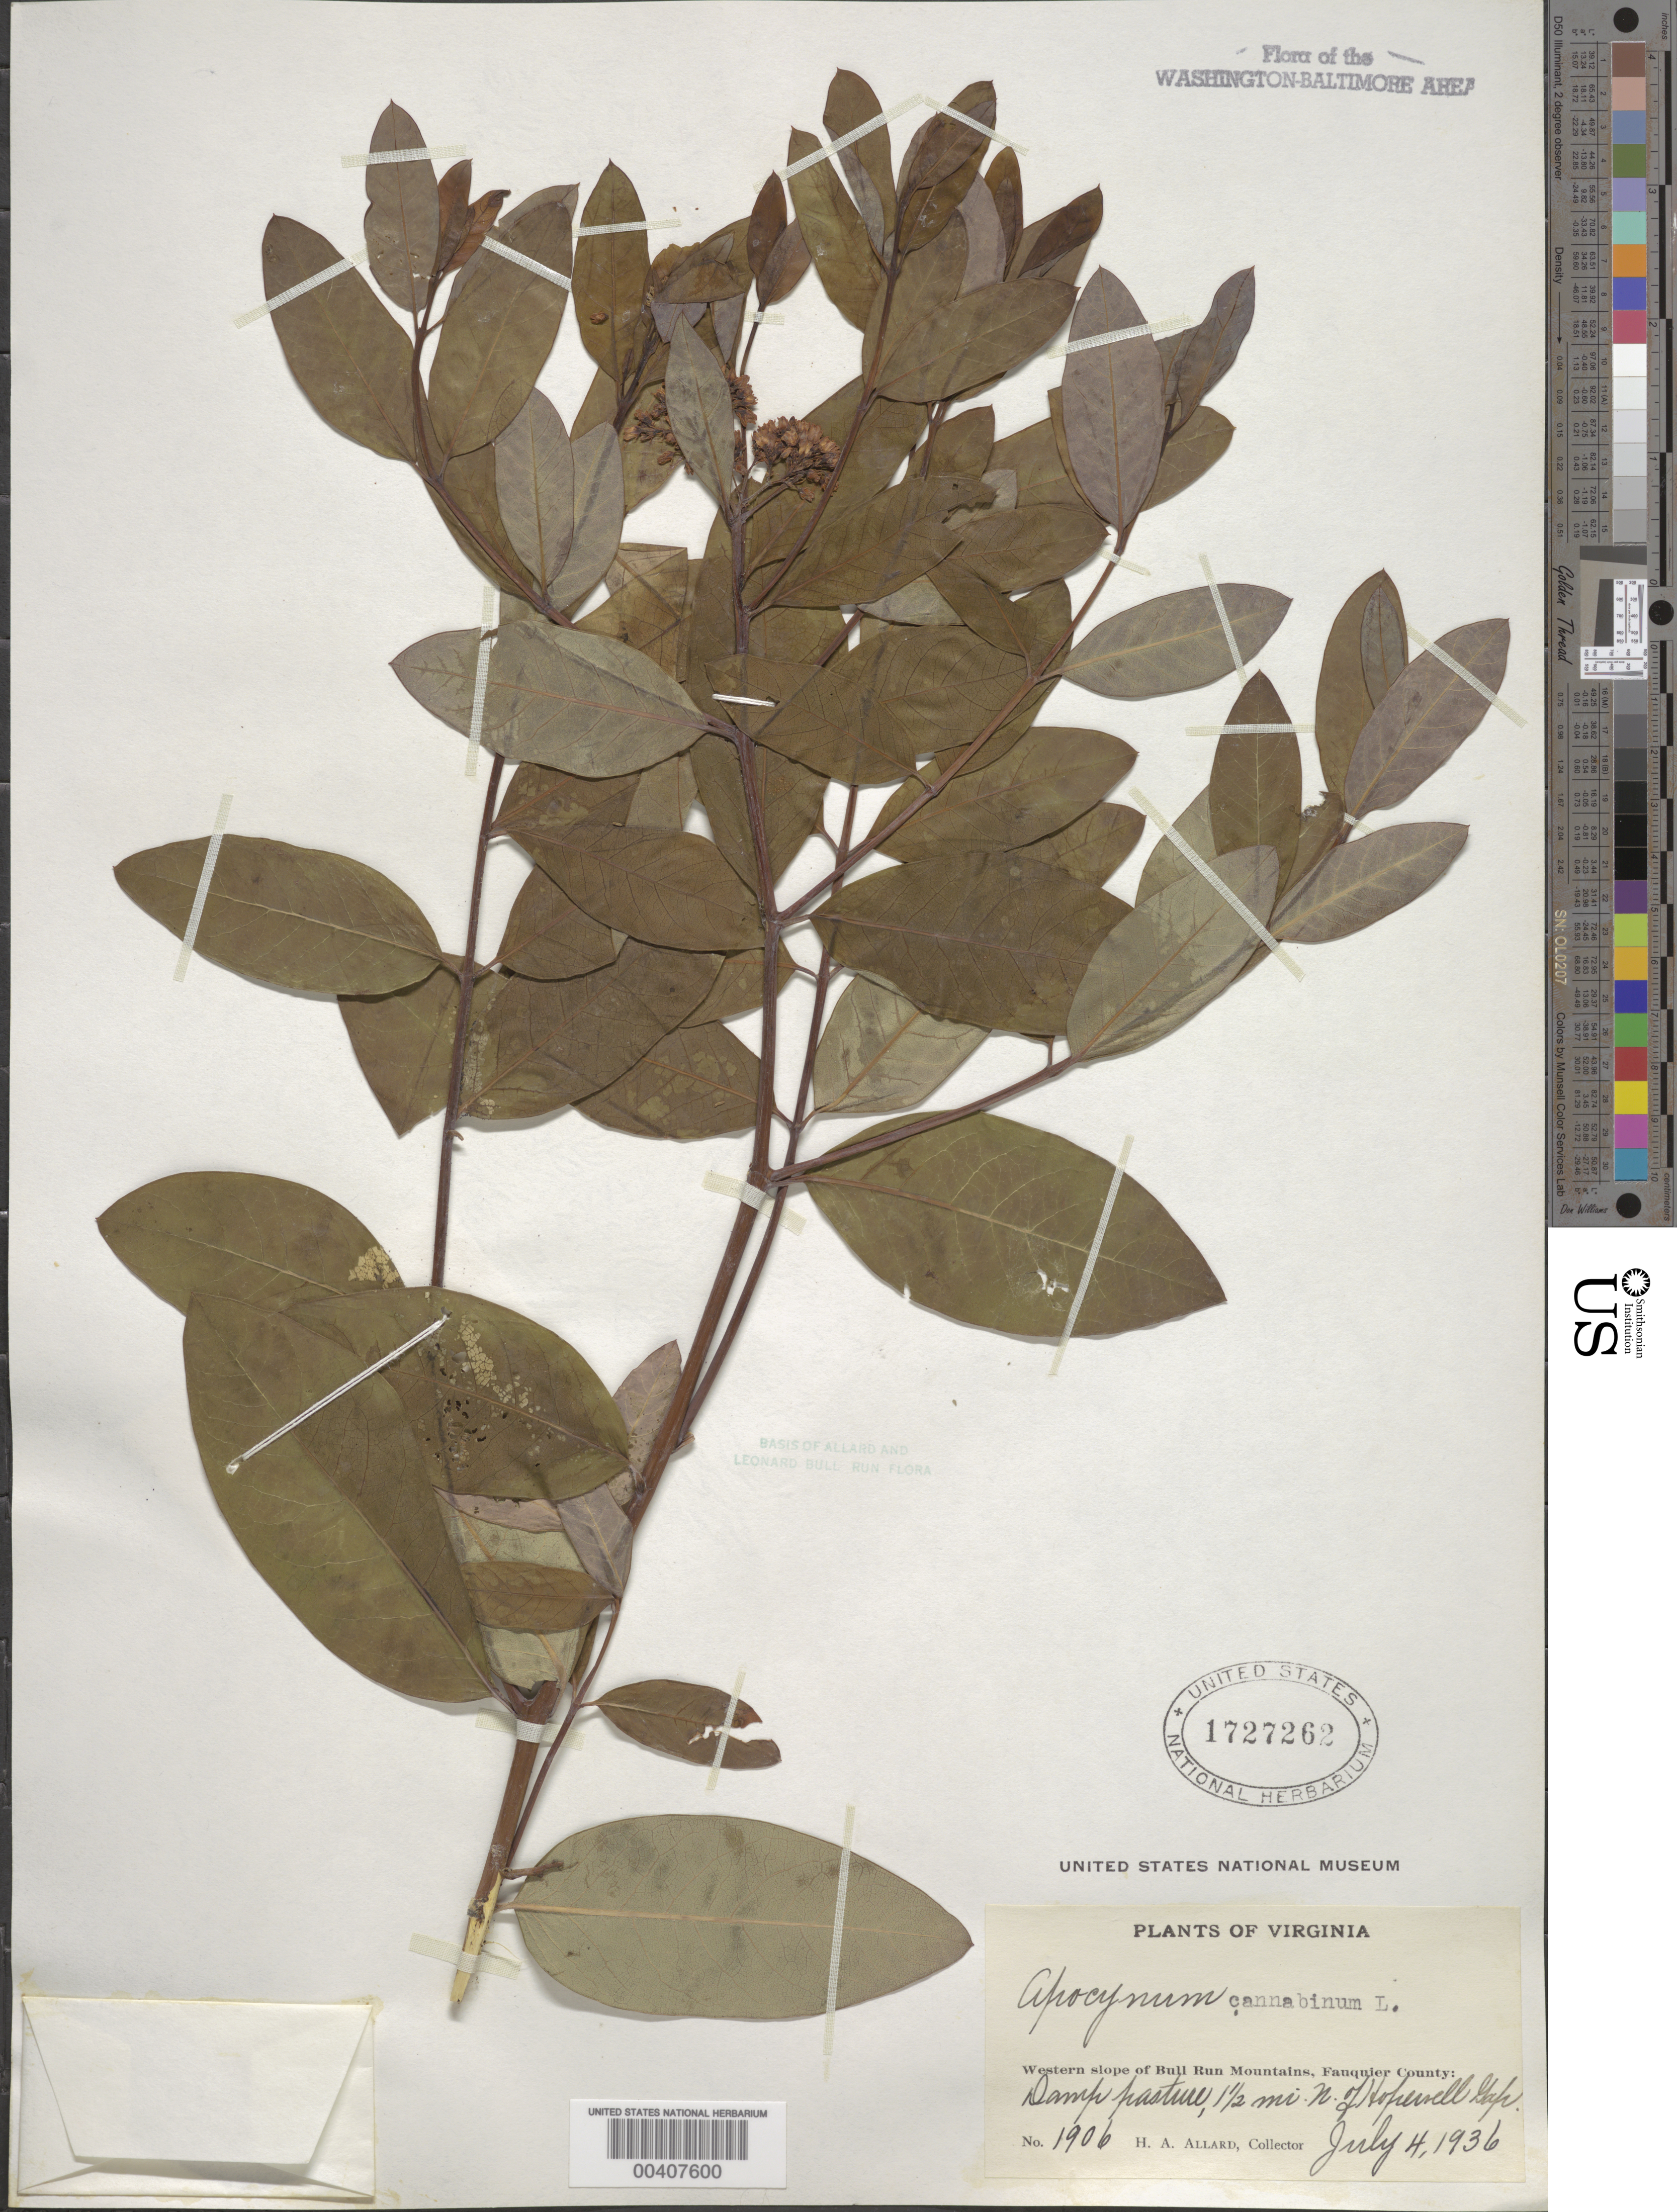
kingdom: Plantae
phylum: Tracheophyta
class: Magnoliopsida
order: Gentianales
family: Apocynaceae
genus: Apocynum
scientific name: Apocynum cannabinum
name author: L.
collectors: H. A. Allard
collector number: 1906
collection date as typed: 04 Jul 1936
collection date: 1936-07-04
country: United States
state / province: Virginia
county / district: Fauquier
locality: North of Hopewell Gap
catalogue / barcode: US 1727262